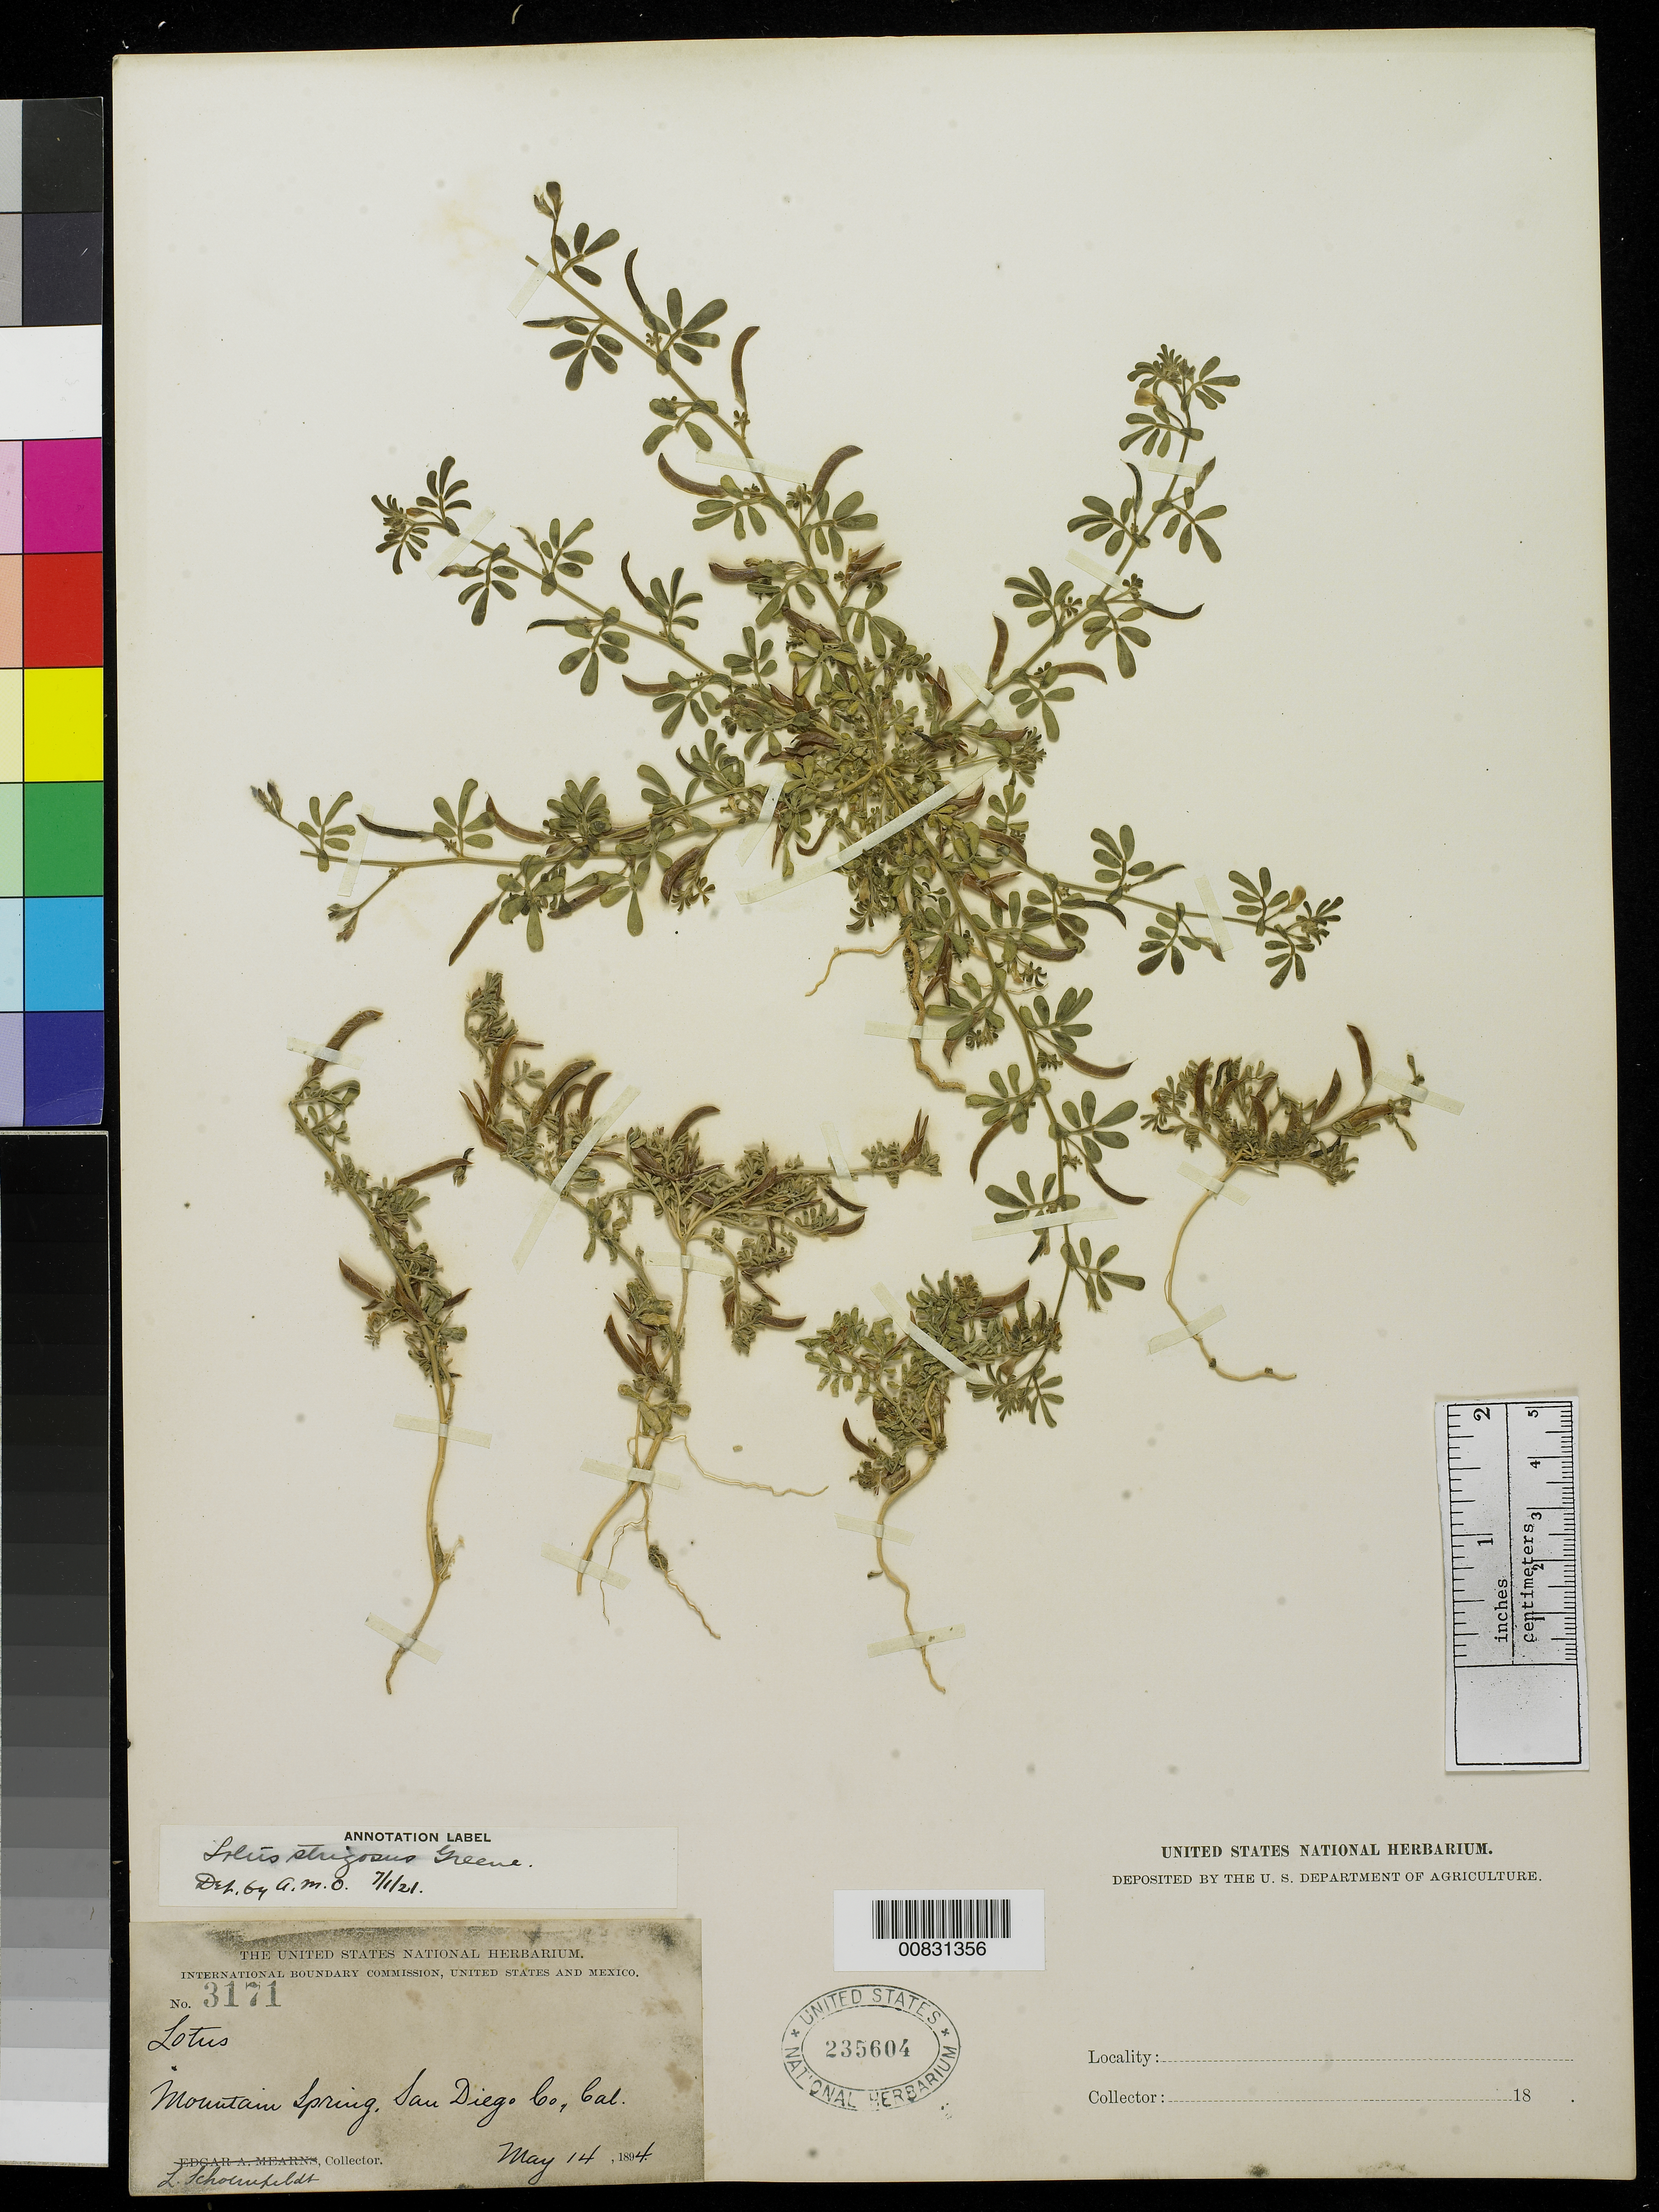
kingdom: Plantae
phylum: Tracheophyta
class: Magnoliopsida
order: Fabales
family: Fabaceae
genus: Ottleya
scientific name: Ottleya strigosa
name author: (Nutt.) D.D. Sokoloff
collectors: L. Schoenfeldt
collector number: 3171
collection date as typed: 14 May 1894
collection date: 1894-05-14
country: United States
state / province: California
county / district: San Diego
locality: Mountain Spring, San Diego County, California.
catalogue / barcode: US 235604